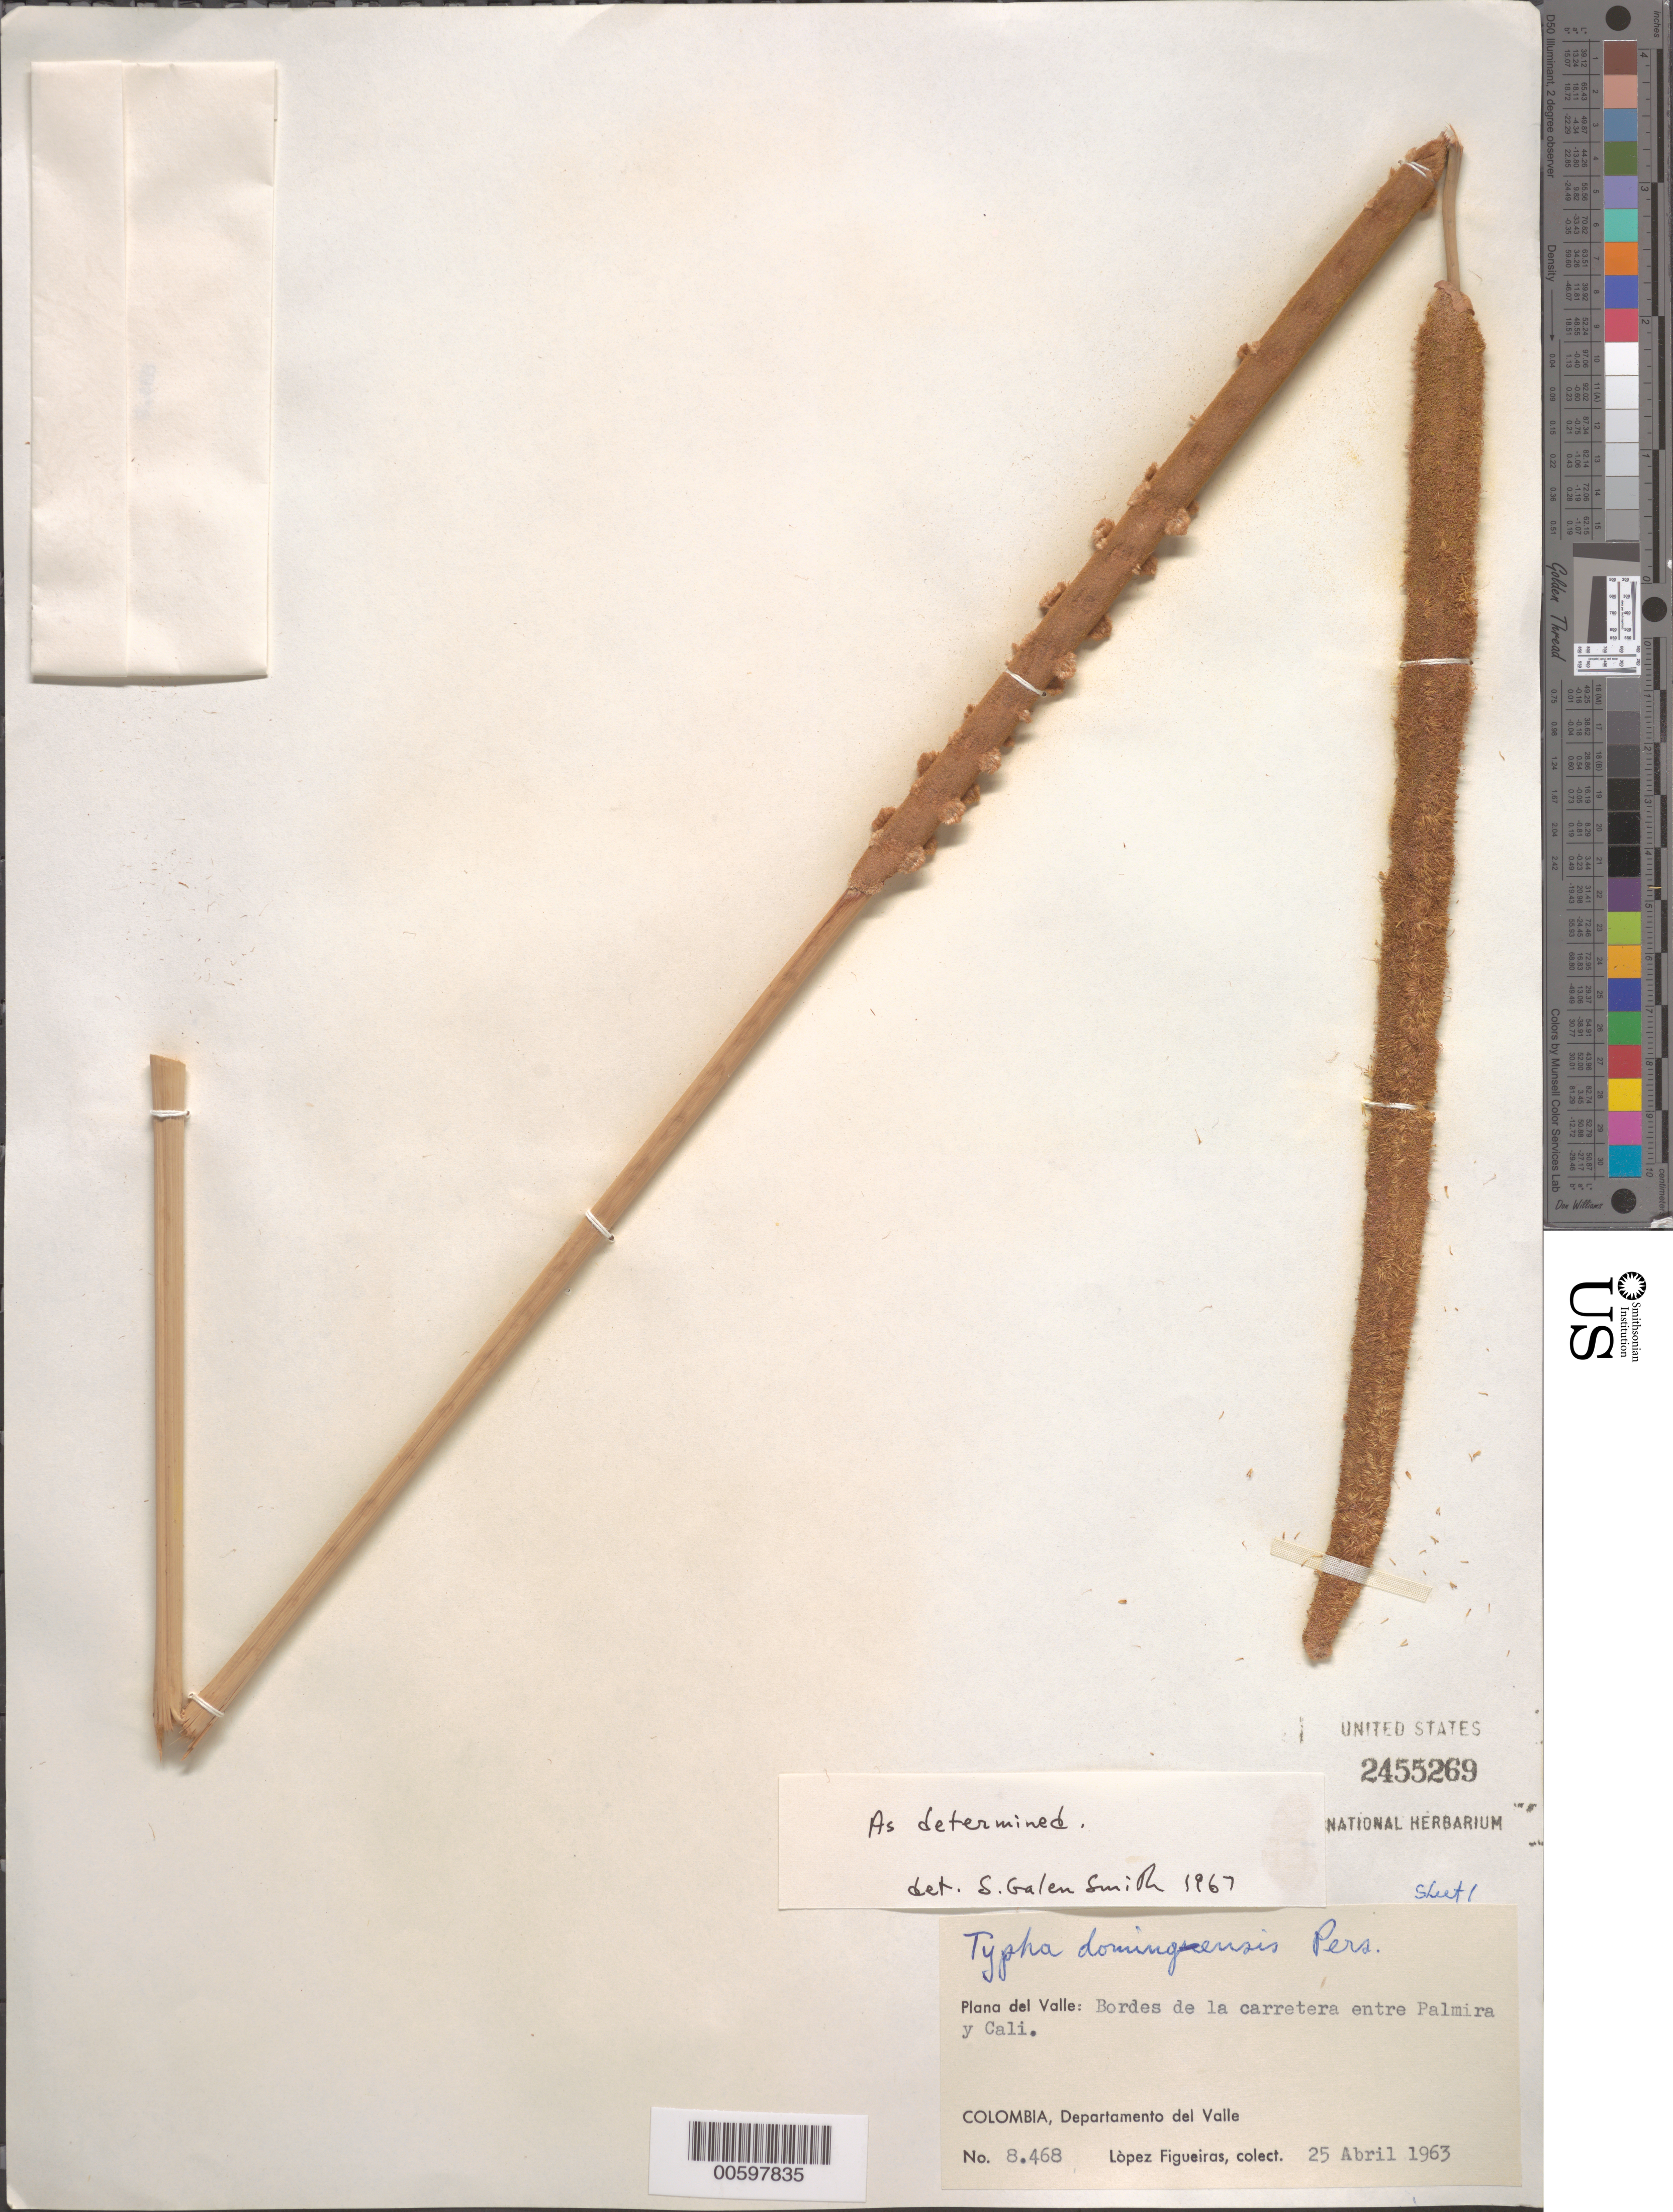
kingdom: Plantae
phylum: Tracheophyta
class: Liliopsida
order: Poales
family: Typhaceae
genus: Typha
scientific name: Typha domingensis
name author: Pers.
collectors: M. López Figueiras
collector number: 8468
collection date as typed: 25 Apr 1963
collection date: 1963-04-25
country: Colombia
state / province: Valle del Cauca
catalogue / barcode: US 2455269